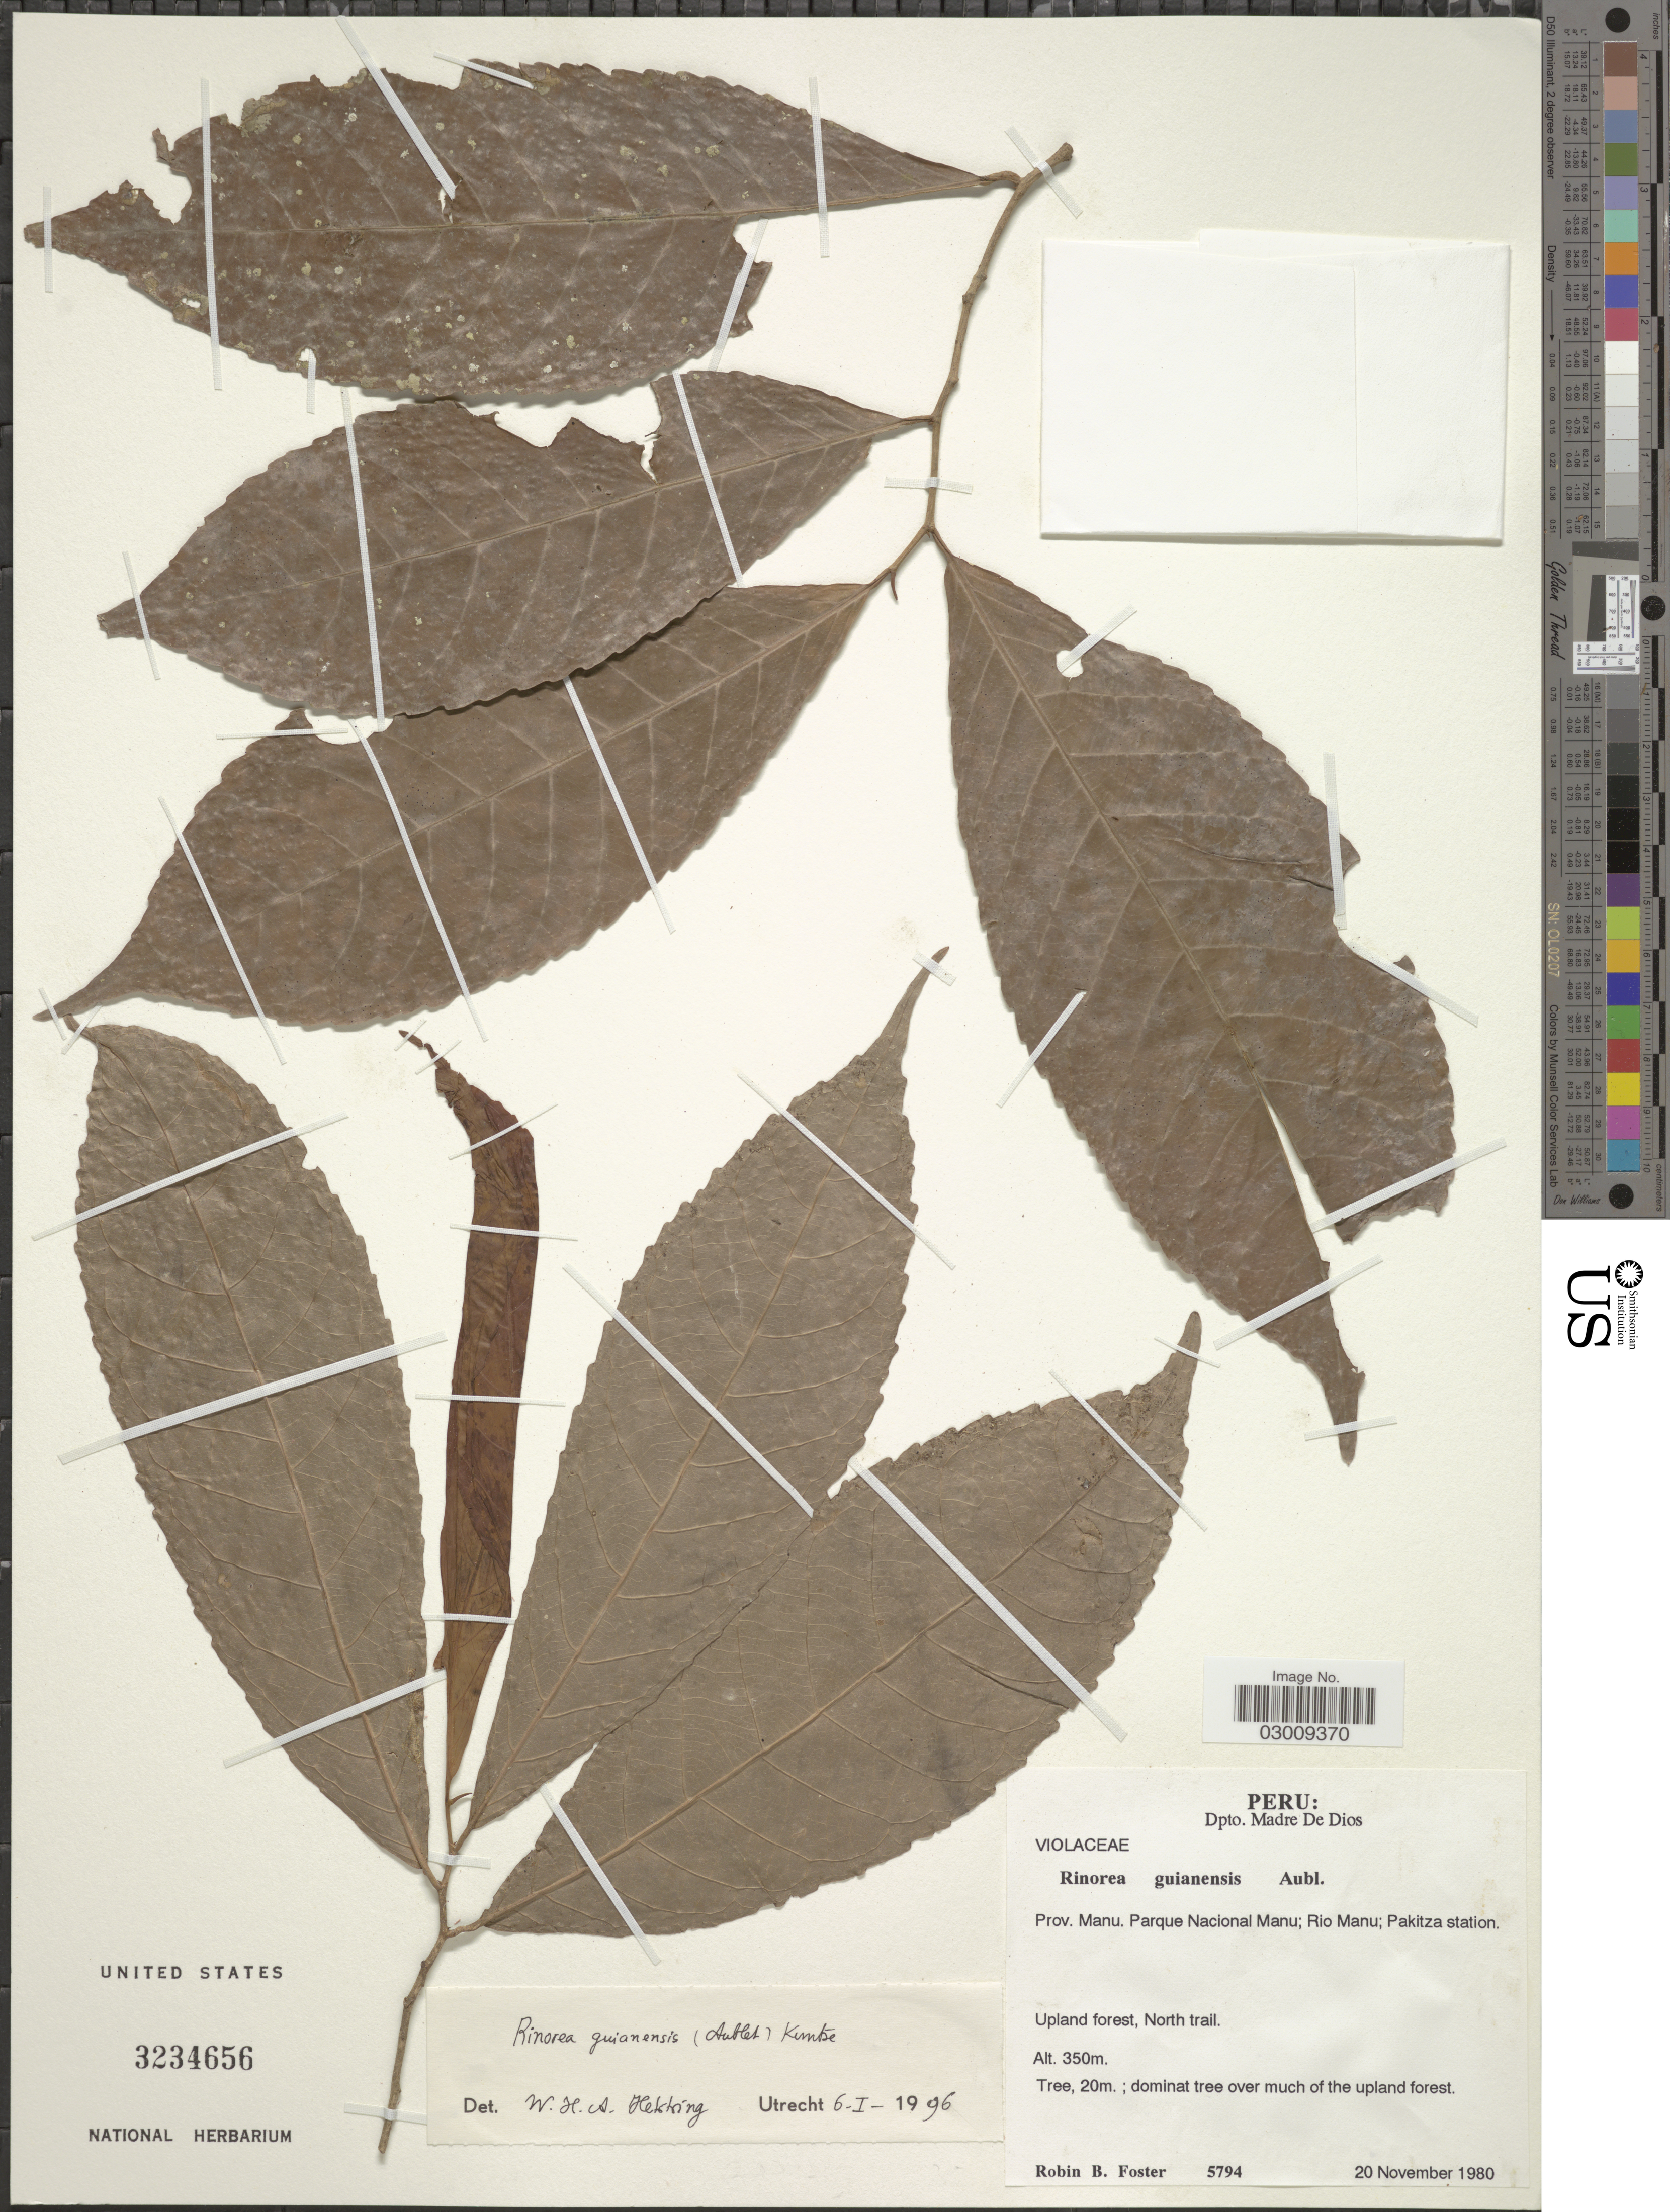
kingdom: Plantae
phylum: Tracheophyta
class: Magnoliopsida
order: Malpighiales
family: Violaceae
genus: Rinorea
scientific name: Rinorea guianensis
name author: Aubl.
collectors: R. B. Foster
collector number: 5794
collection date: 1980-11-20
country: Peru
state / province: Madre de Dios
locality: Dpto. Madre De Dios. Prov. Manu. Parque Nacional Manu; Rio Manu; Pakitza station. Upland forest, North trail.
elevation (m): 350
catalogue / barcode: US 3234656